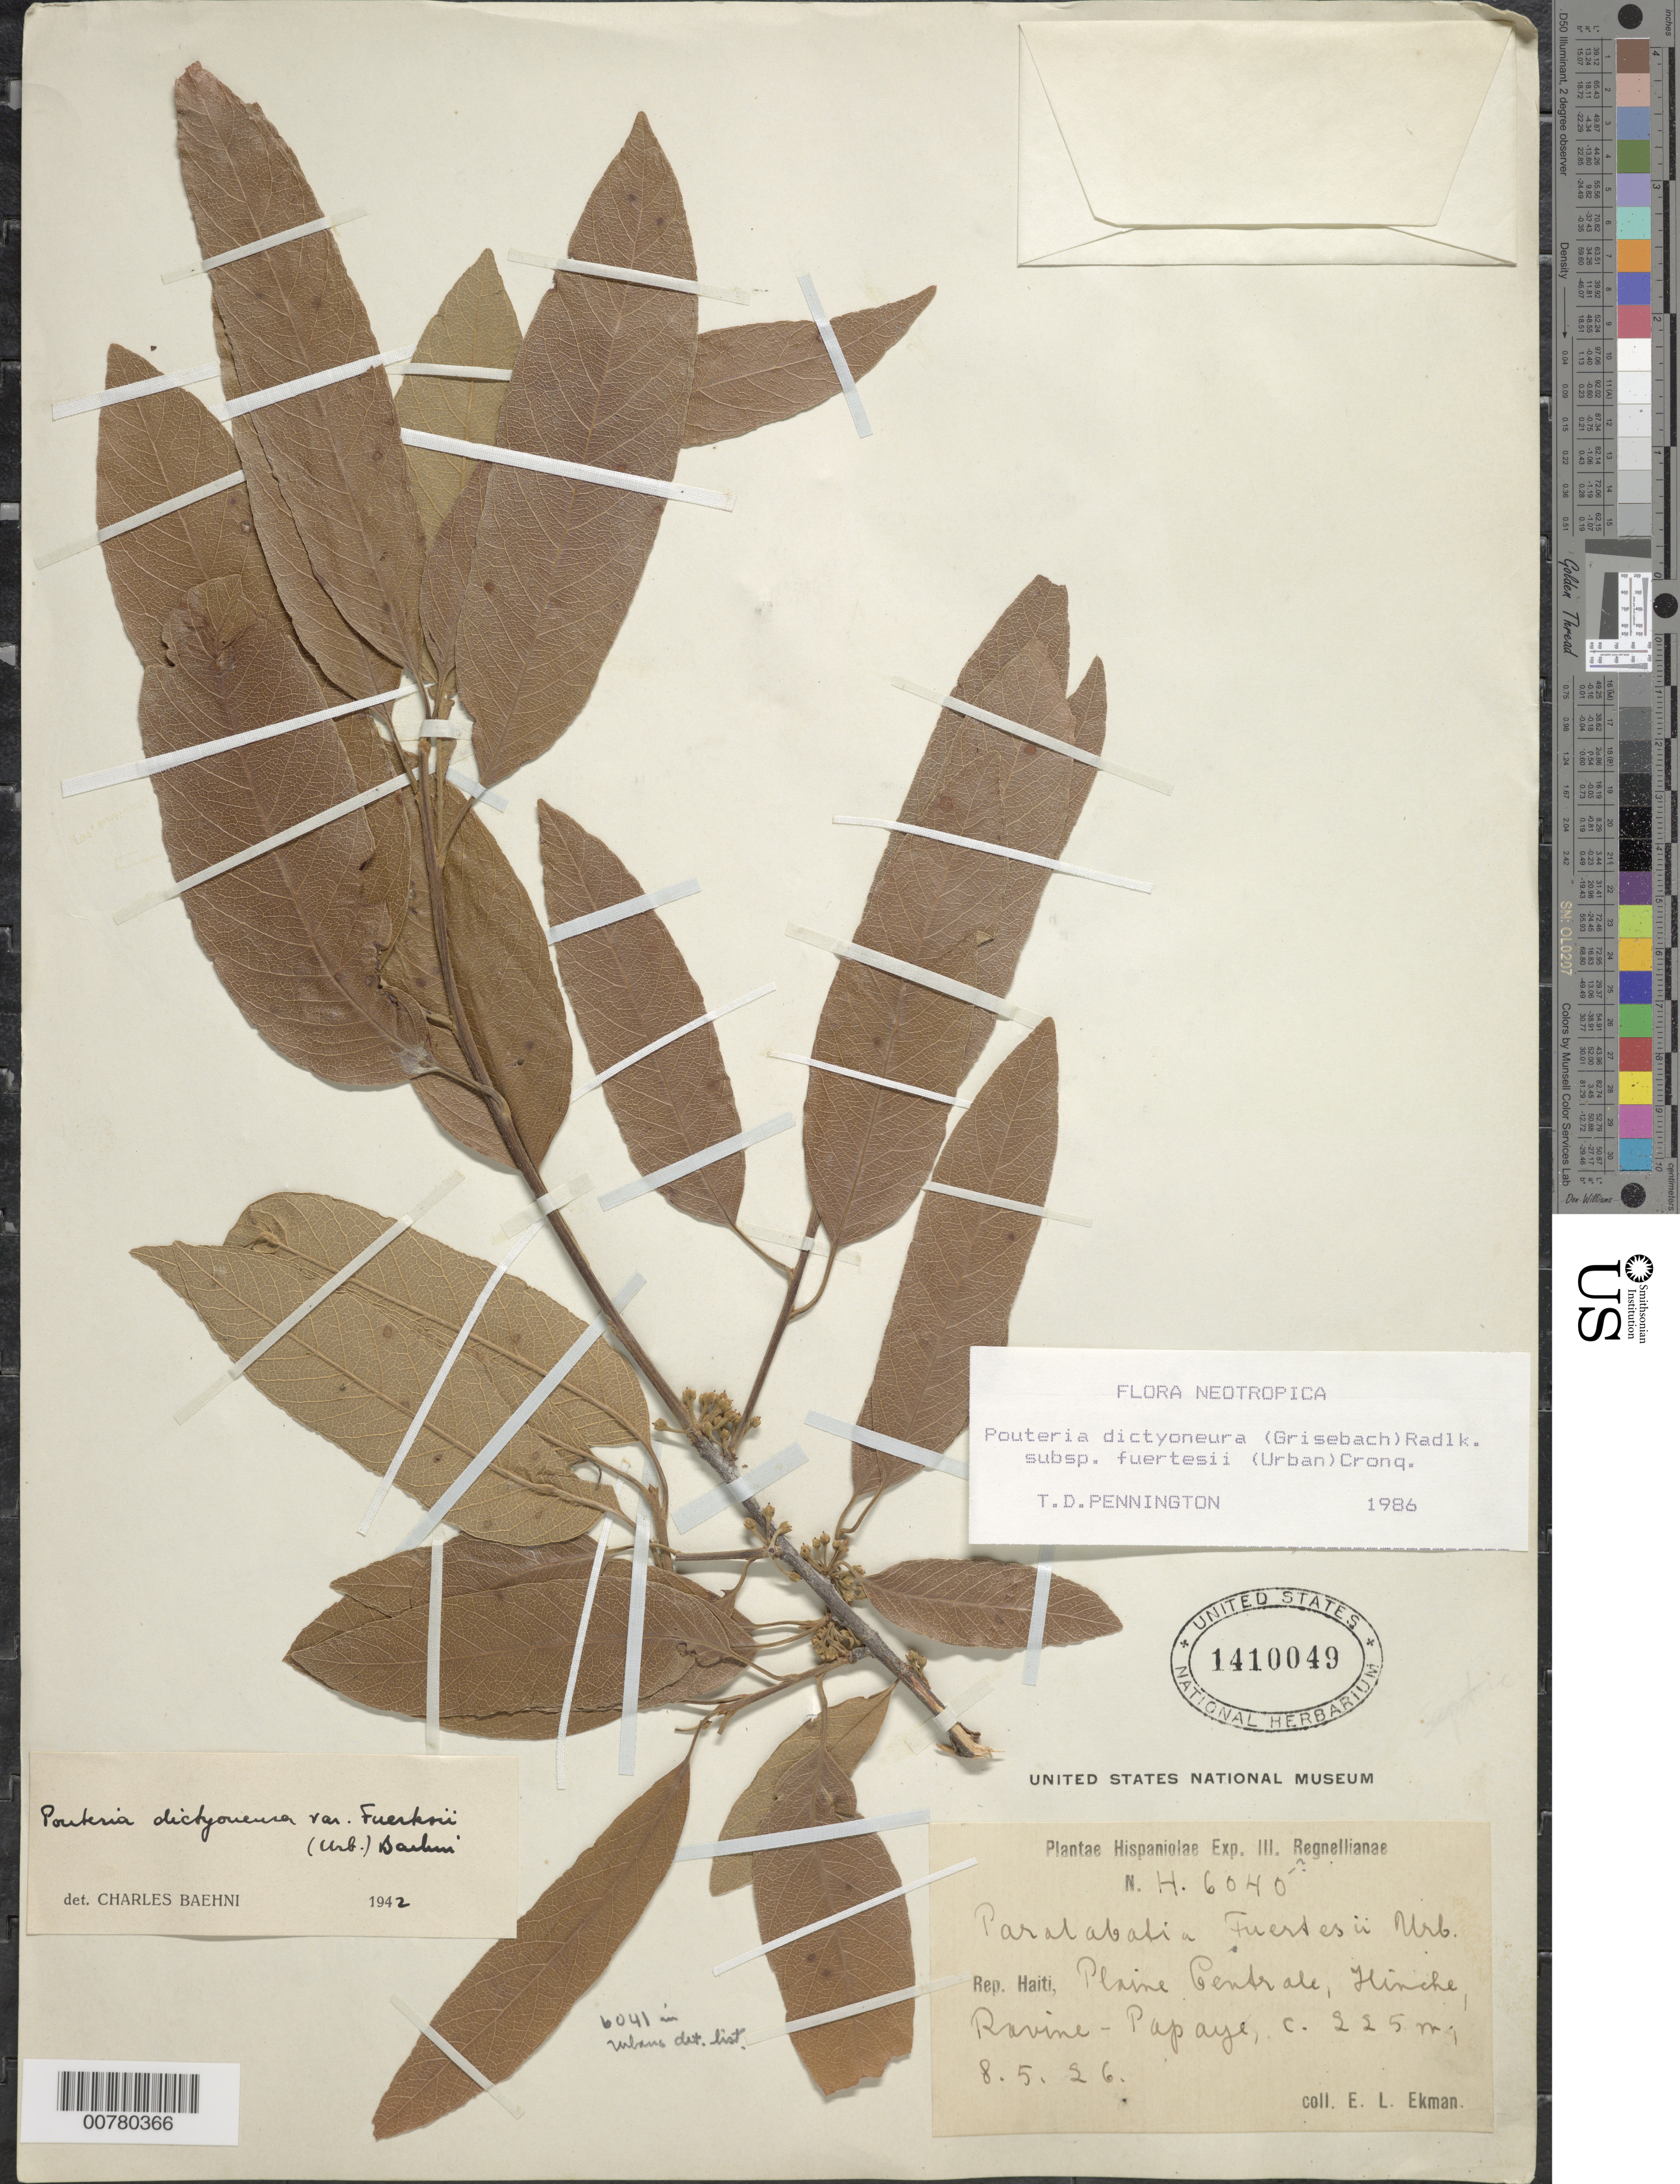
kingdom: Plantae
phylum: Tracheophyta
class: Magnoliopsida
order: Ericales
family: Sapotaceae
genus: Pouteria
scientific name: Pouteria dictyoneura subsp. fuertesii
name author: (Urb.) Cronq.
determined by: Pennington, T. D., (K)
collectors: E. L. Ekman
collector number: H 6040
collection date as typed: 08 May 1926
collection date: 1926-05-08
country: Haiti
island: Hispaniola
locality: Plaine Centrale, Hinche, Ravine-Papaye.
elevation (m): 225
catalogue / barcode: US 1410049